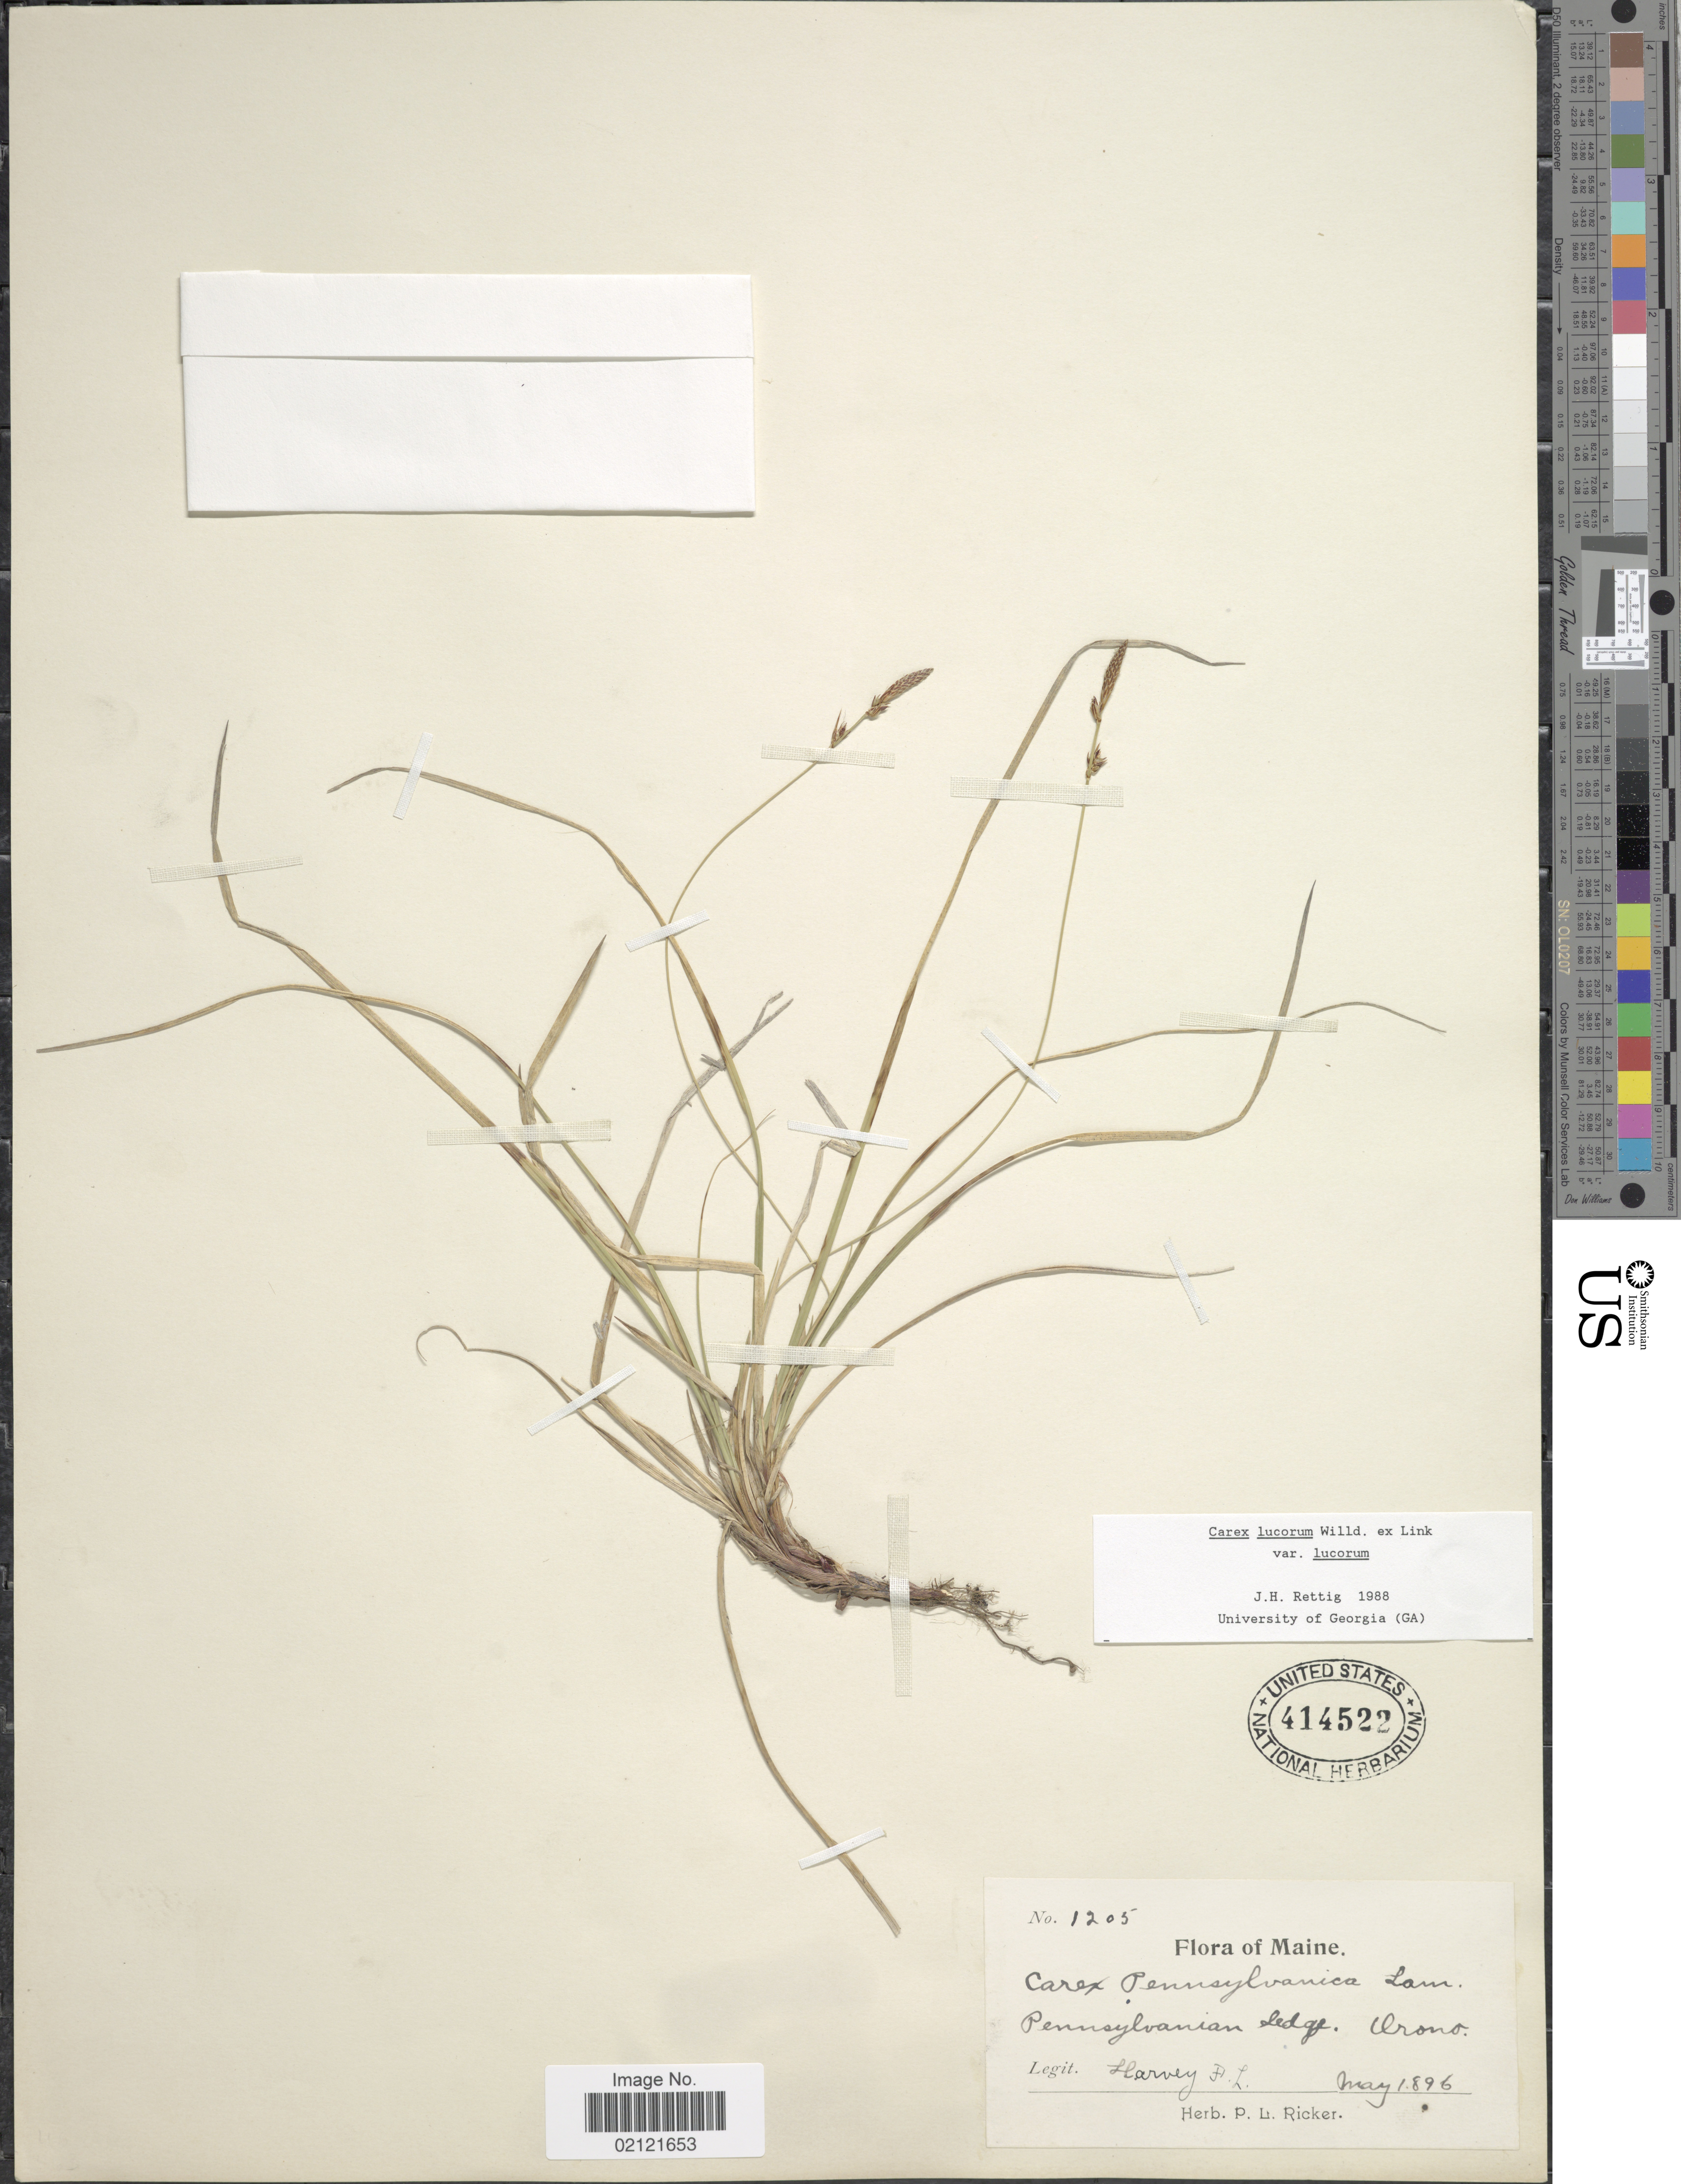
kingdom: Plantae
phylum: Tracheophyta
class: Liliopsida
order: Poales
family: Cyperaceae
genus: Carex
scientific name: Carex lucorum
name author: Willd.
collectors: F. L. Harvey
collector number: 1205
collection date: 1896-05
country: United States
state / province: Maine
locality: Pennsylvanian ledge. Orono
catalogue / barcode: US 414522